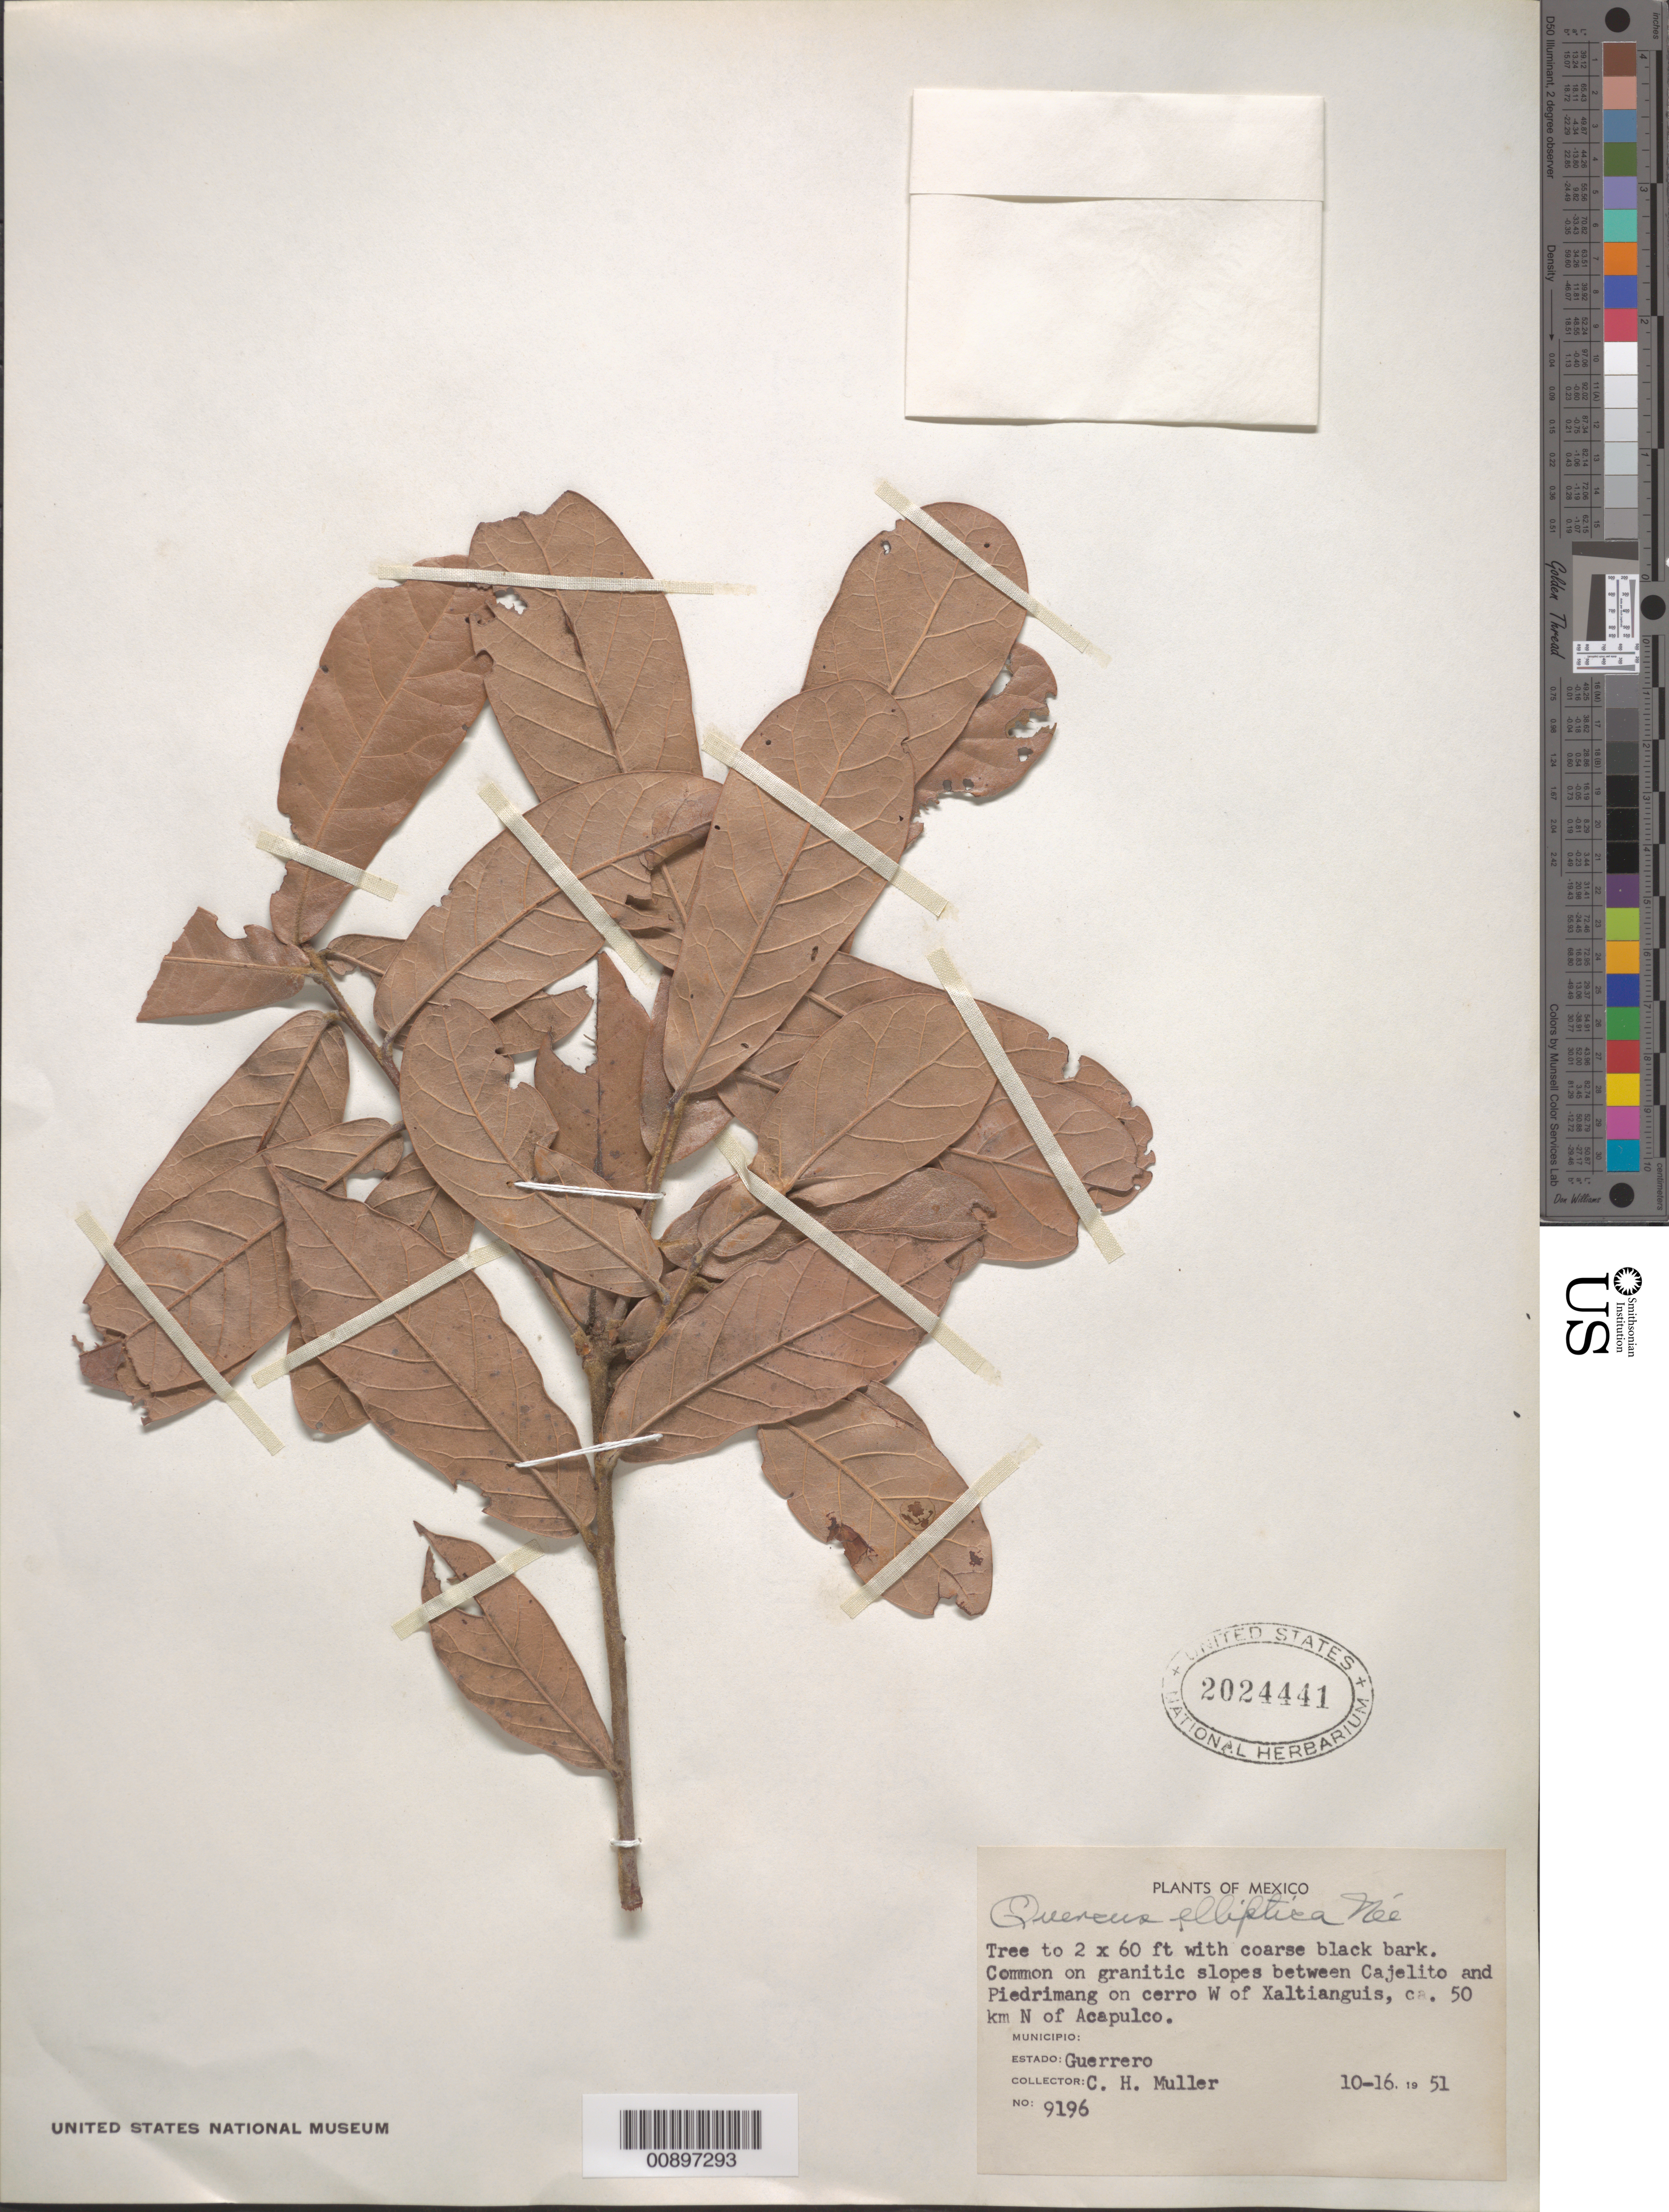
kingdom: Plantae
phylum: Tracheophyta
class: Magnoliopsida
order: Fagales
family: Fagaceae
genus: Quercus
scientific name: Quercus elliptica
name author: Née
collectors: C. H. Muller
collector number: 9196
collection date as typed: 16 Oct 1951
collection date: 1951-10-16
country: Mexico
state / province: Guerrero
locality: Between Cajelito and Piedrimang on cerro W of Xaltianguis, ca. 50 km N of Acapulco, Guerrero.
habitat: Common on granitic slopes.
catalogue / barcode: US 2024441